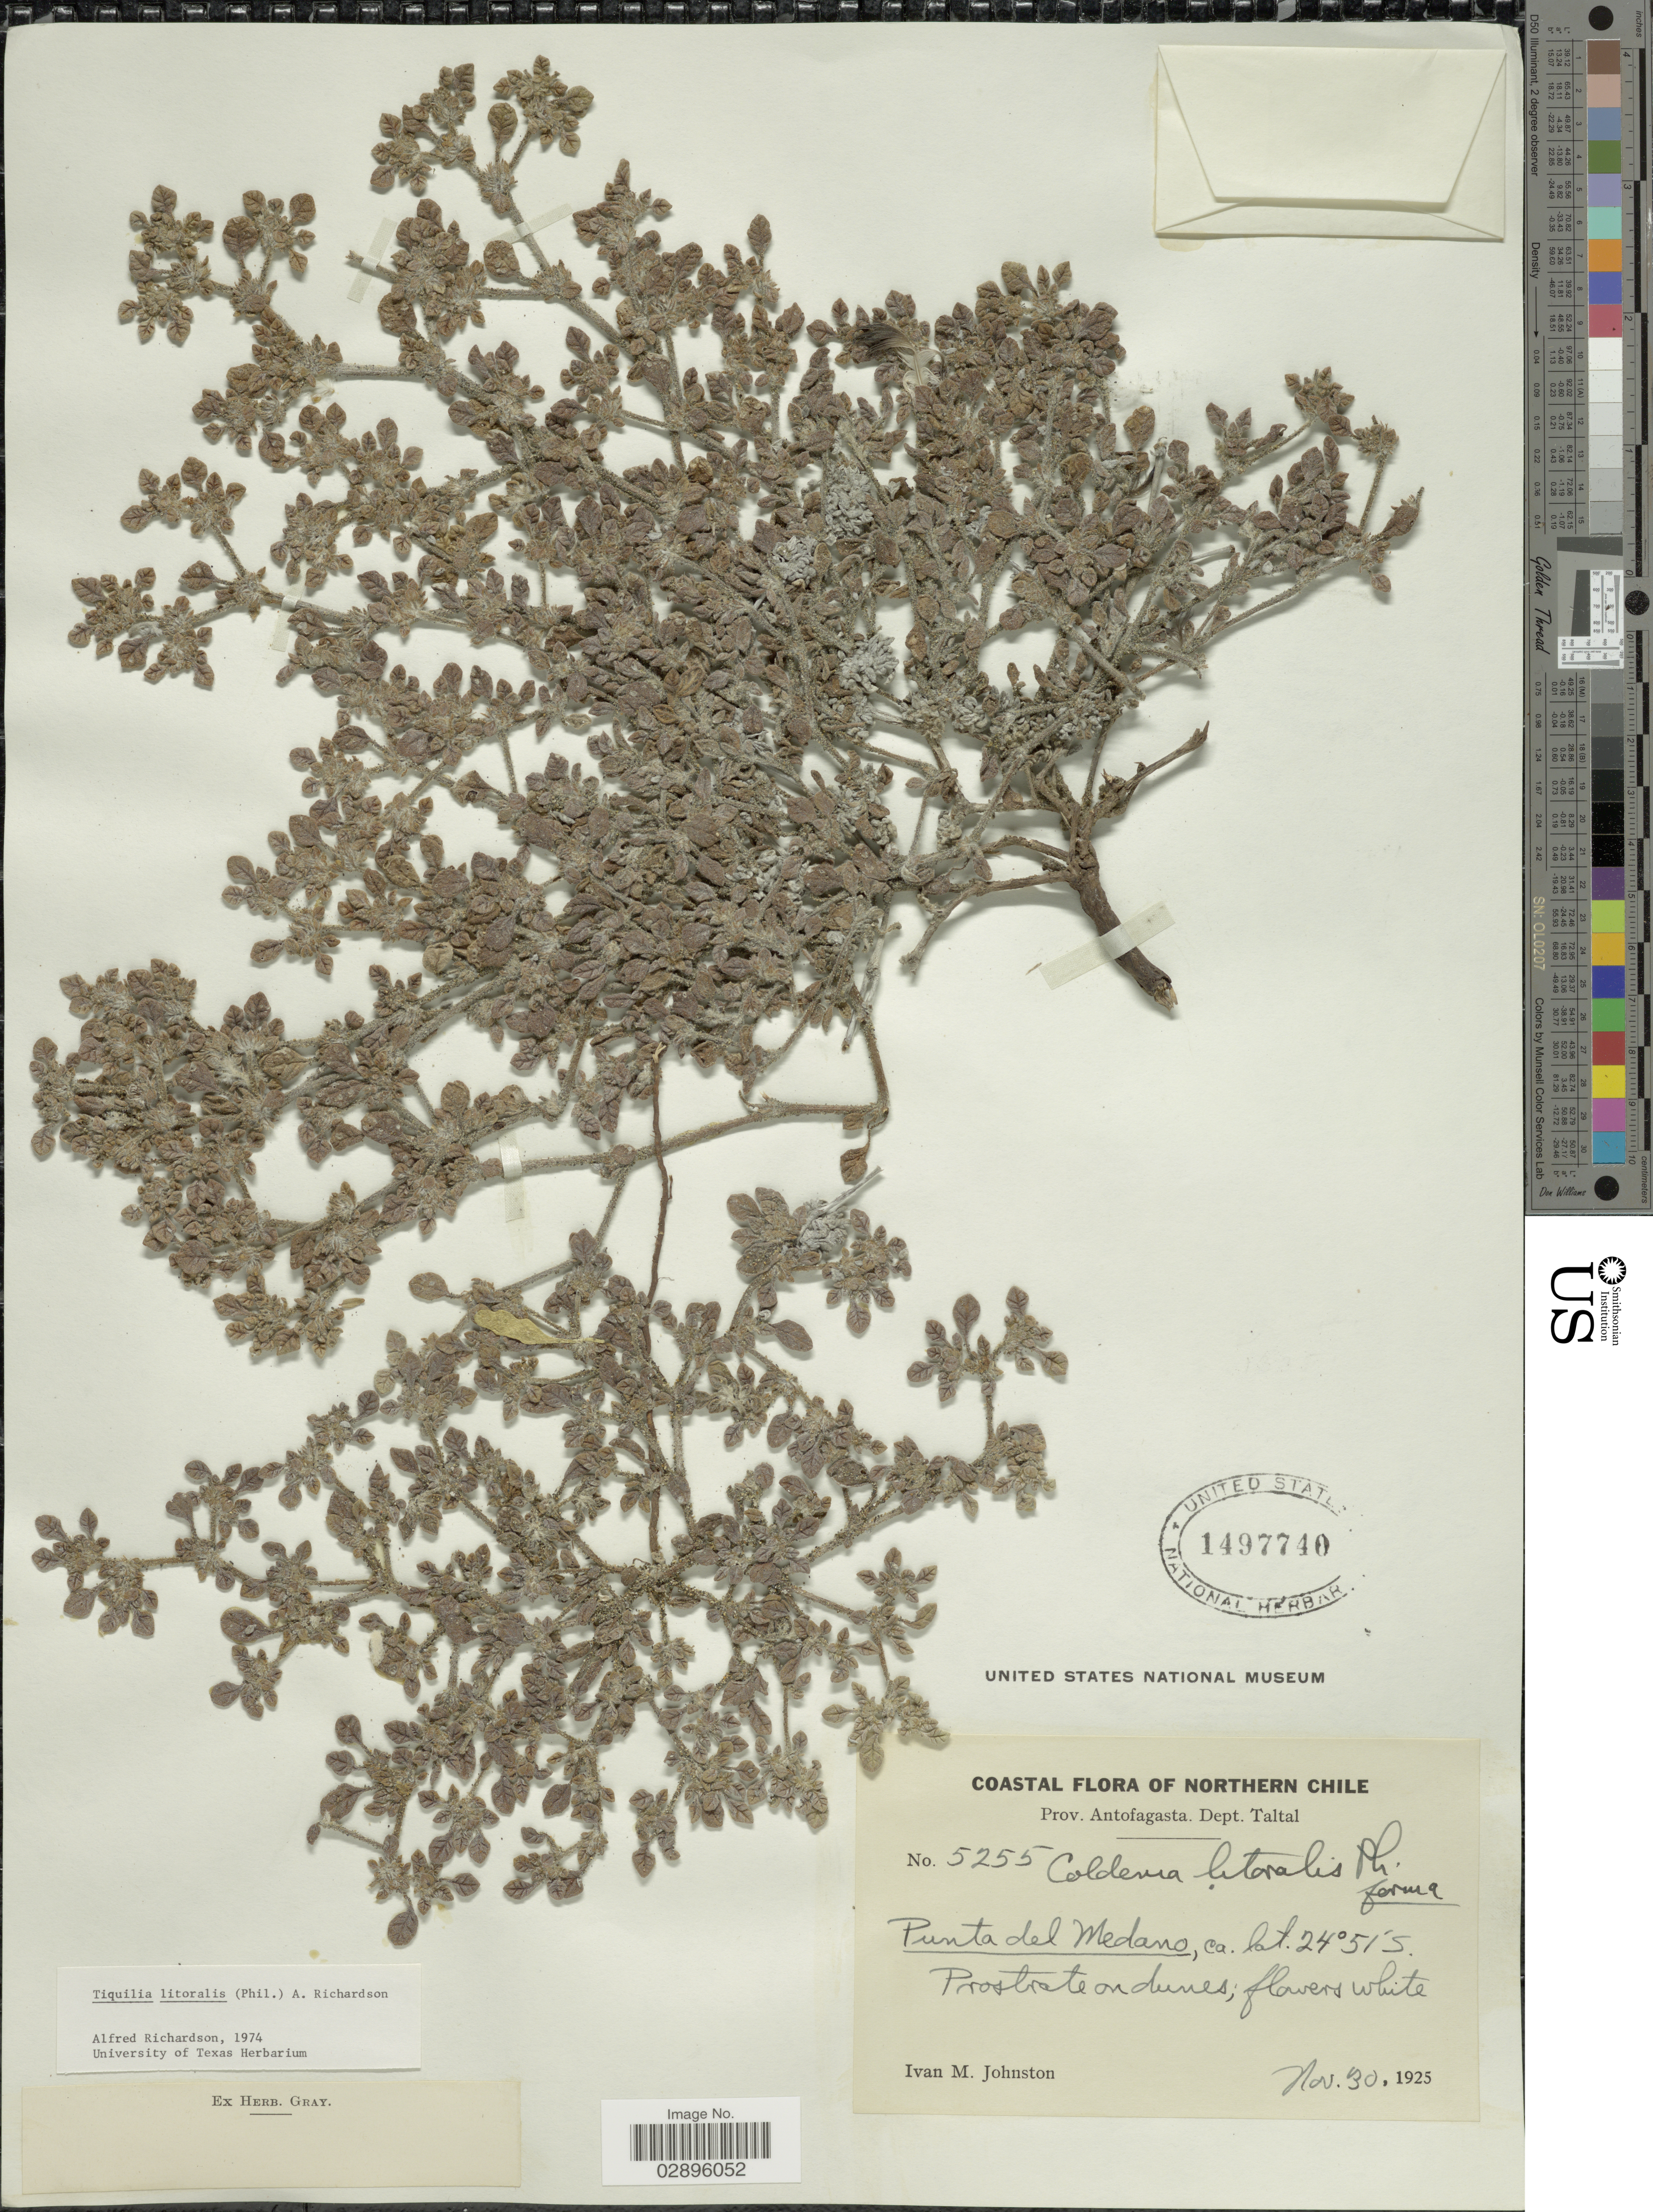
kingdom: Plantae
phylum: Tracheophyta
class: Magnoliopsida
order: Boraginales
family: Ehretiaceae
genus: Tiquilia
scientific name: Tiquilia litoralis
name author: (Phil.) A.T. Richardson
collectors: I.M. Johnston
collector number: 5255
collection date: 1925-11-30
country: Chile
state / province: Antofagasta (II)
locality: Northern Chile. Dept. Taltal. Punta del Medano.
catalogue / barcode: US 1497740